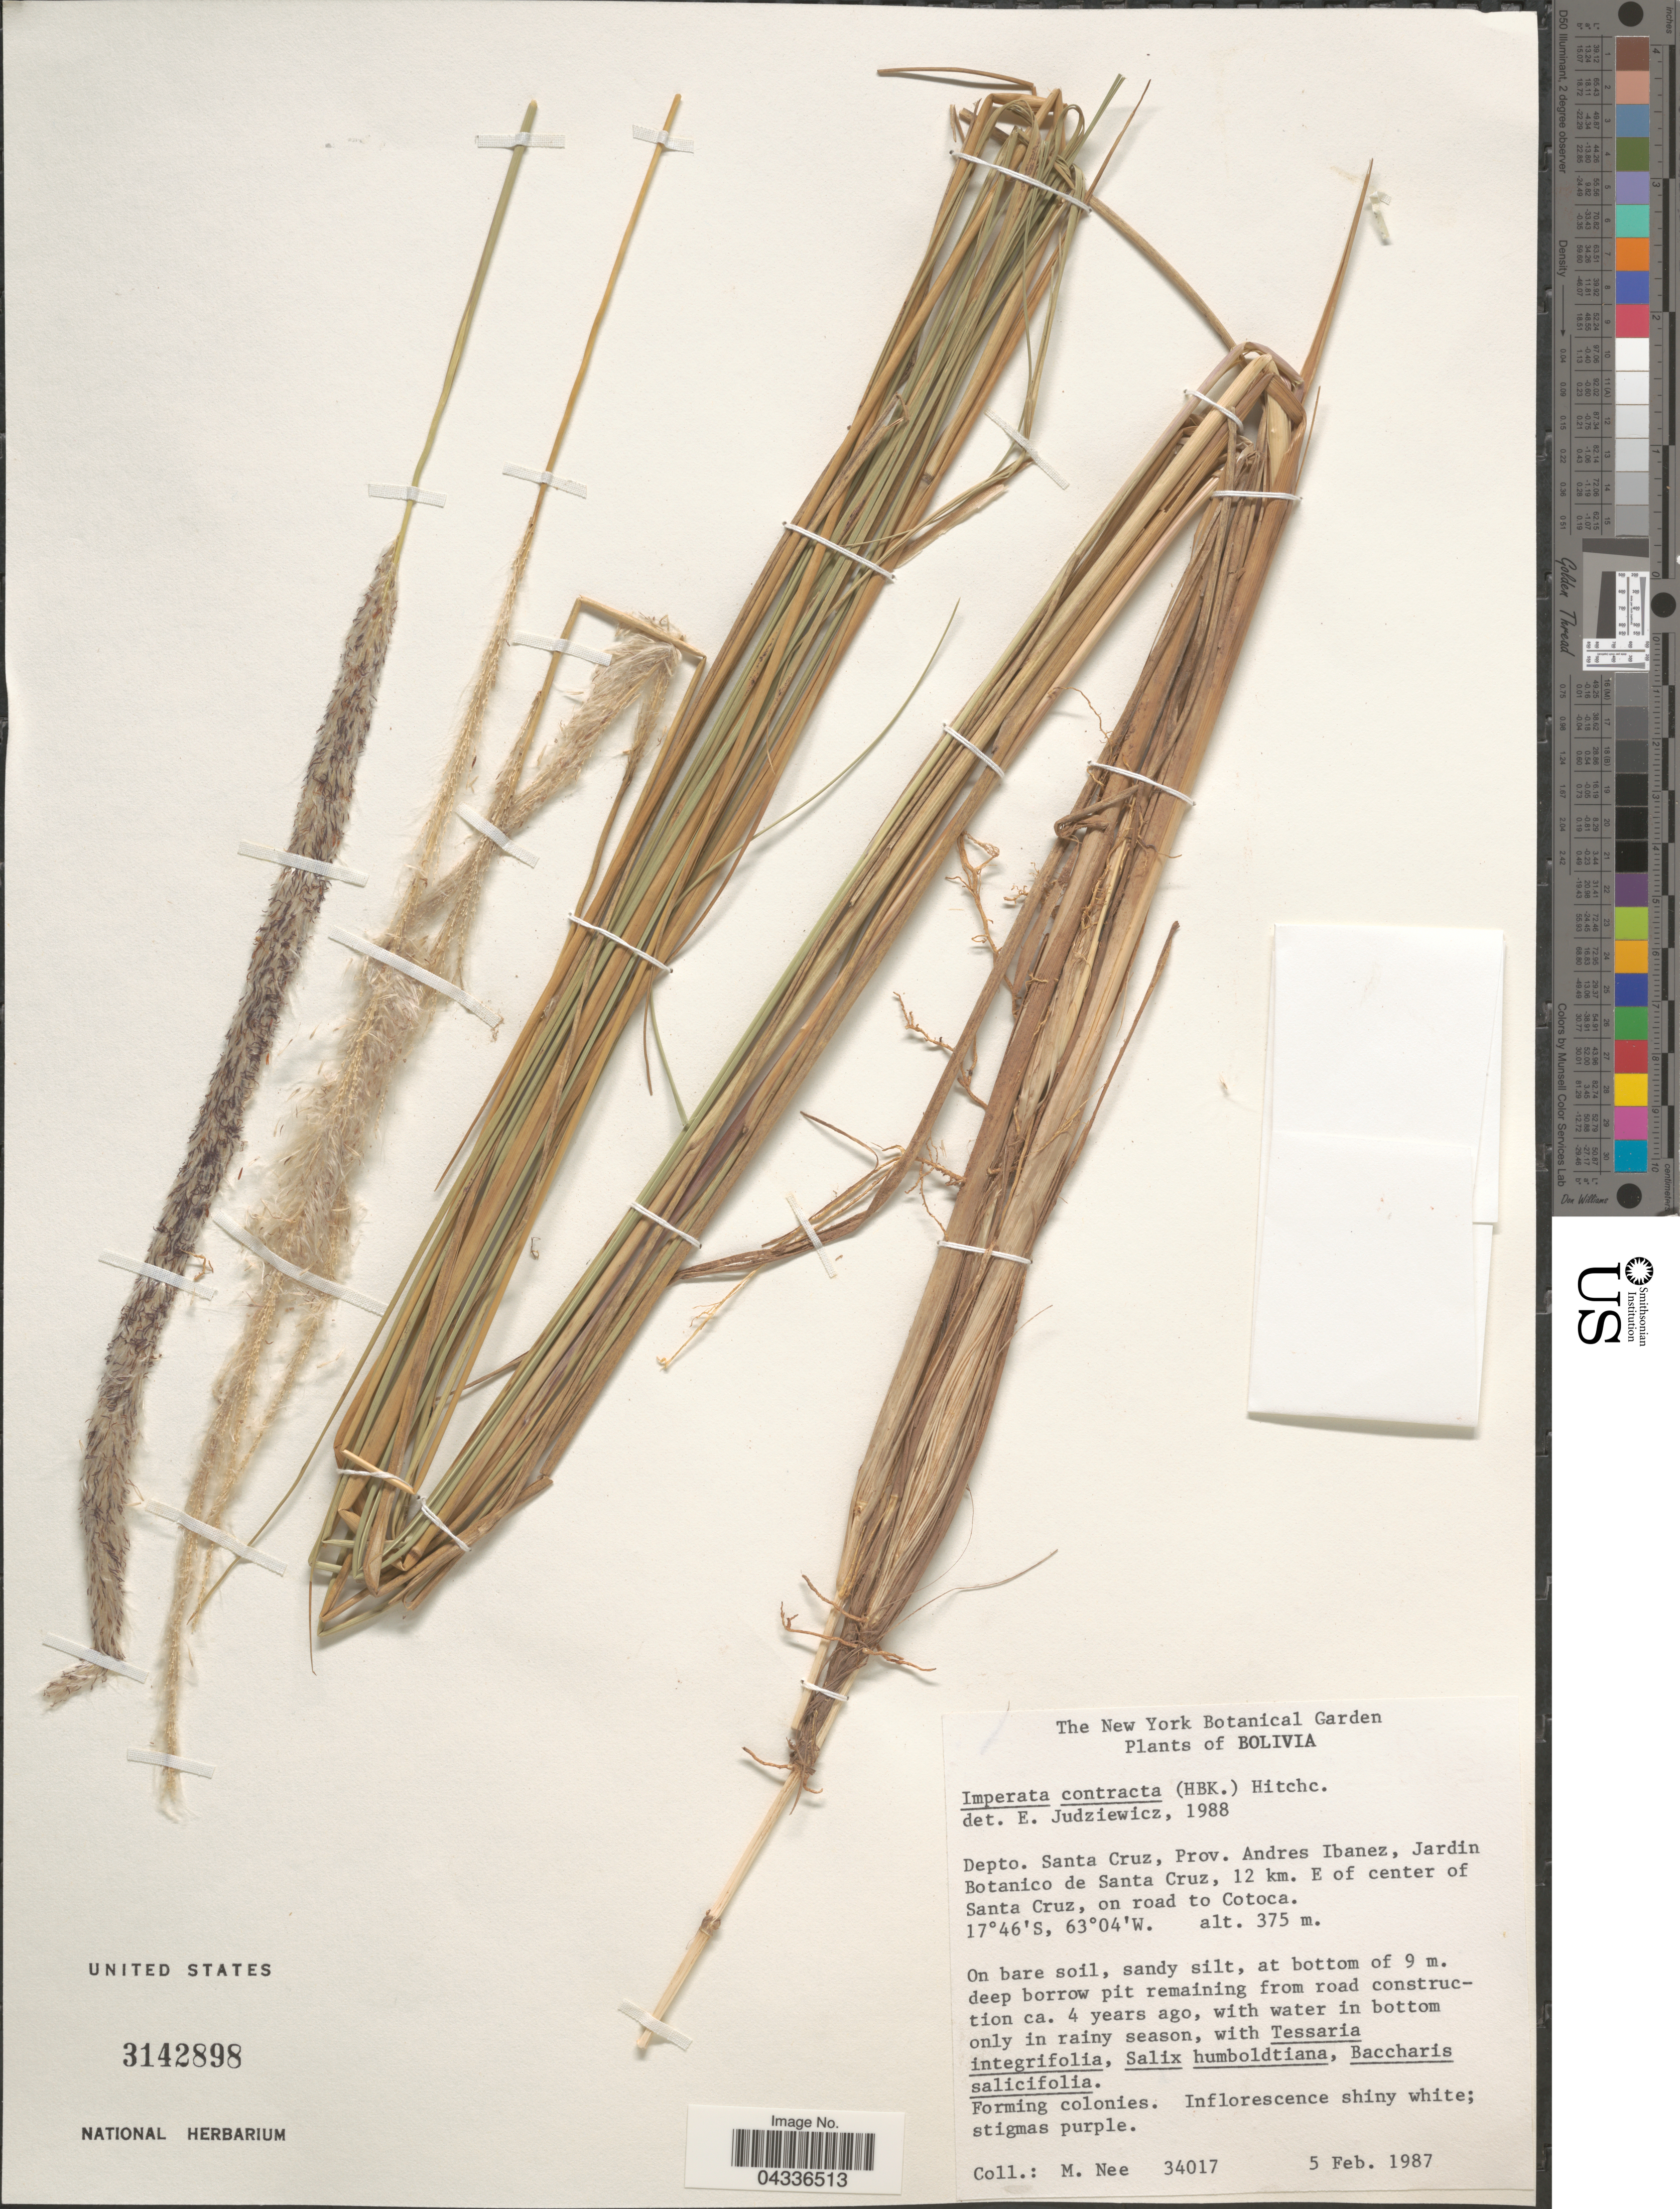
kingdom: Plantae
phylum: Tracheophyta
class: Liliopsida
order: Poales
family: Poaceae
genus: Imperata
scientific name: Imperata contracta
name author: (Kunth) Hitchc.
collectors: M. Nee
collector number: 34017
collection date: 1987-02-05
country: Bolivia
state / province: Santa Cruz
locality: Depto. Santa Cruz, Prov. Andres Ibanez, Jardin Botanico de Santa Cruz, 12 km. E of center of Santa Cruz, on road to Cotoca.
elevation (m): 375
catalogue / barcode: US 3142898